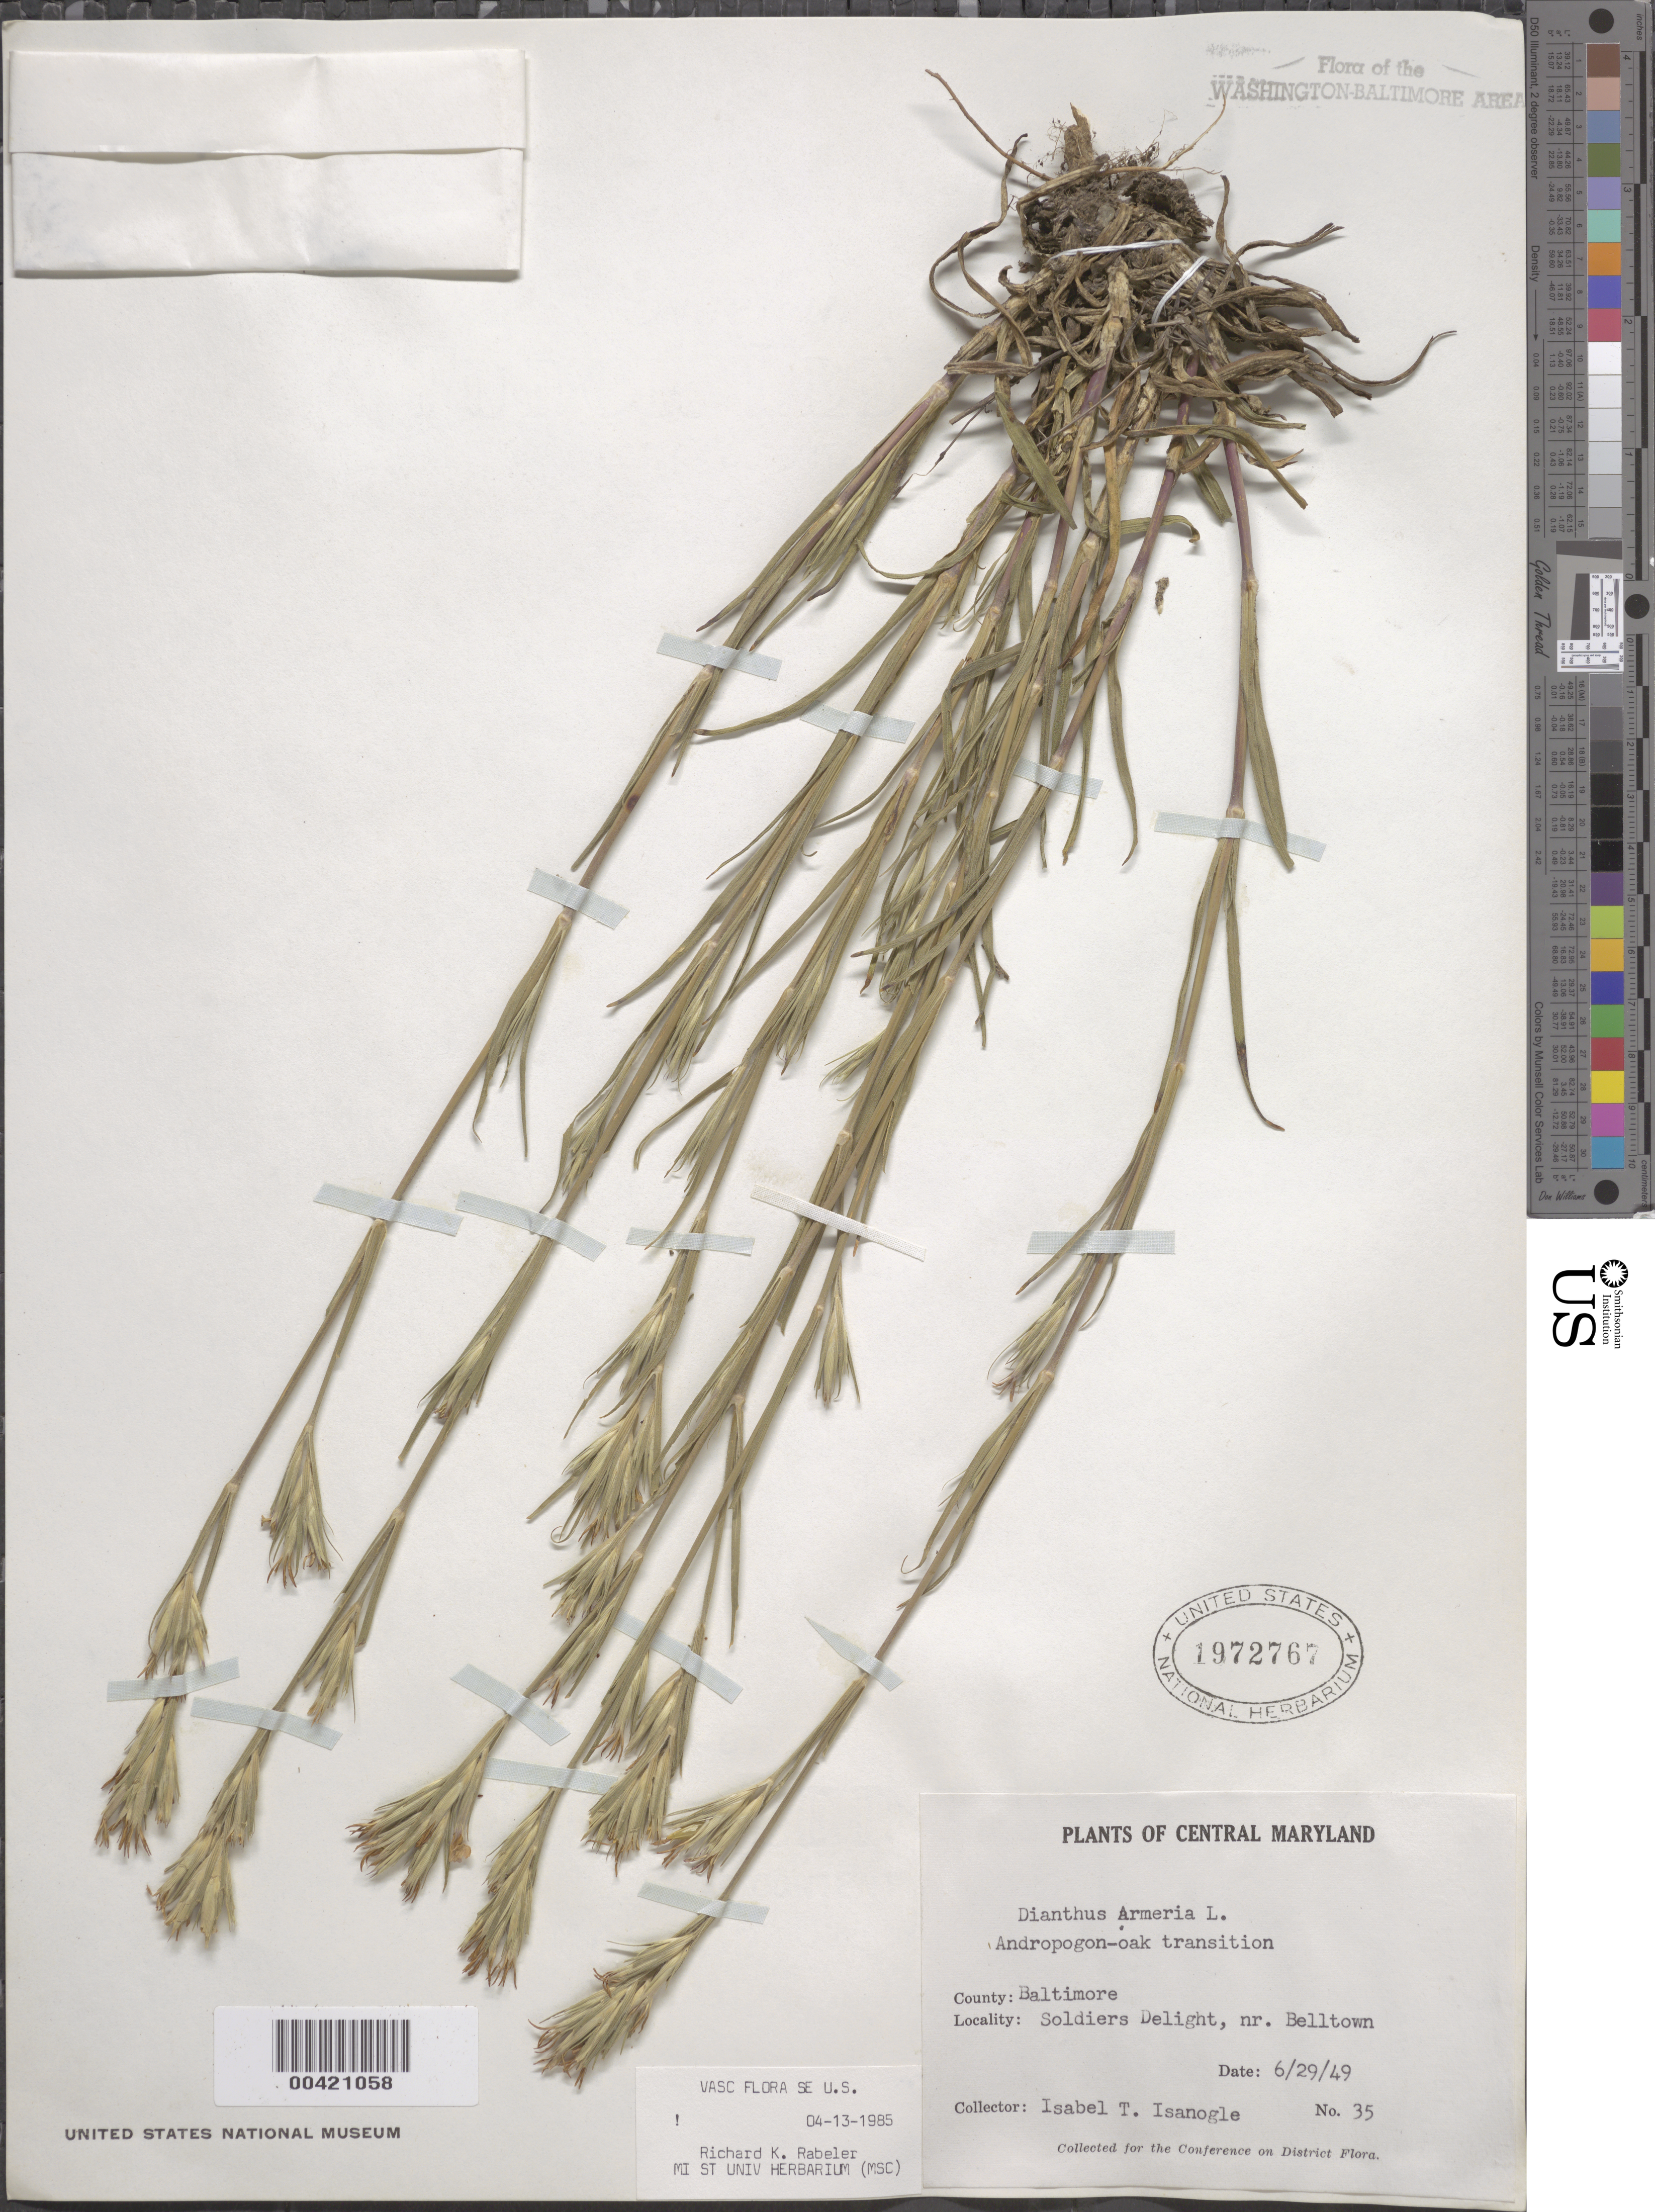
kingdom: Plantae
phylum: Tracheophyta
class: Magnoliopsida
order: Caryophyllales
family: Caryophyllaceae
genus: Dianthus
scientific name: Dianthus armeria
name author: L.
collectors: I. Isanogle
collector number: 35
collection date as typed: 29 Jun 1949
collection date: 1949-06-29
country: United States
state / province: Maryland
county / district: Baltimore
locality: Soldiers Delight near Belltown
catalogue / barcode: US 1972767